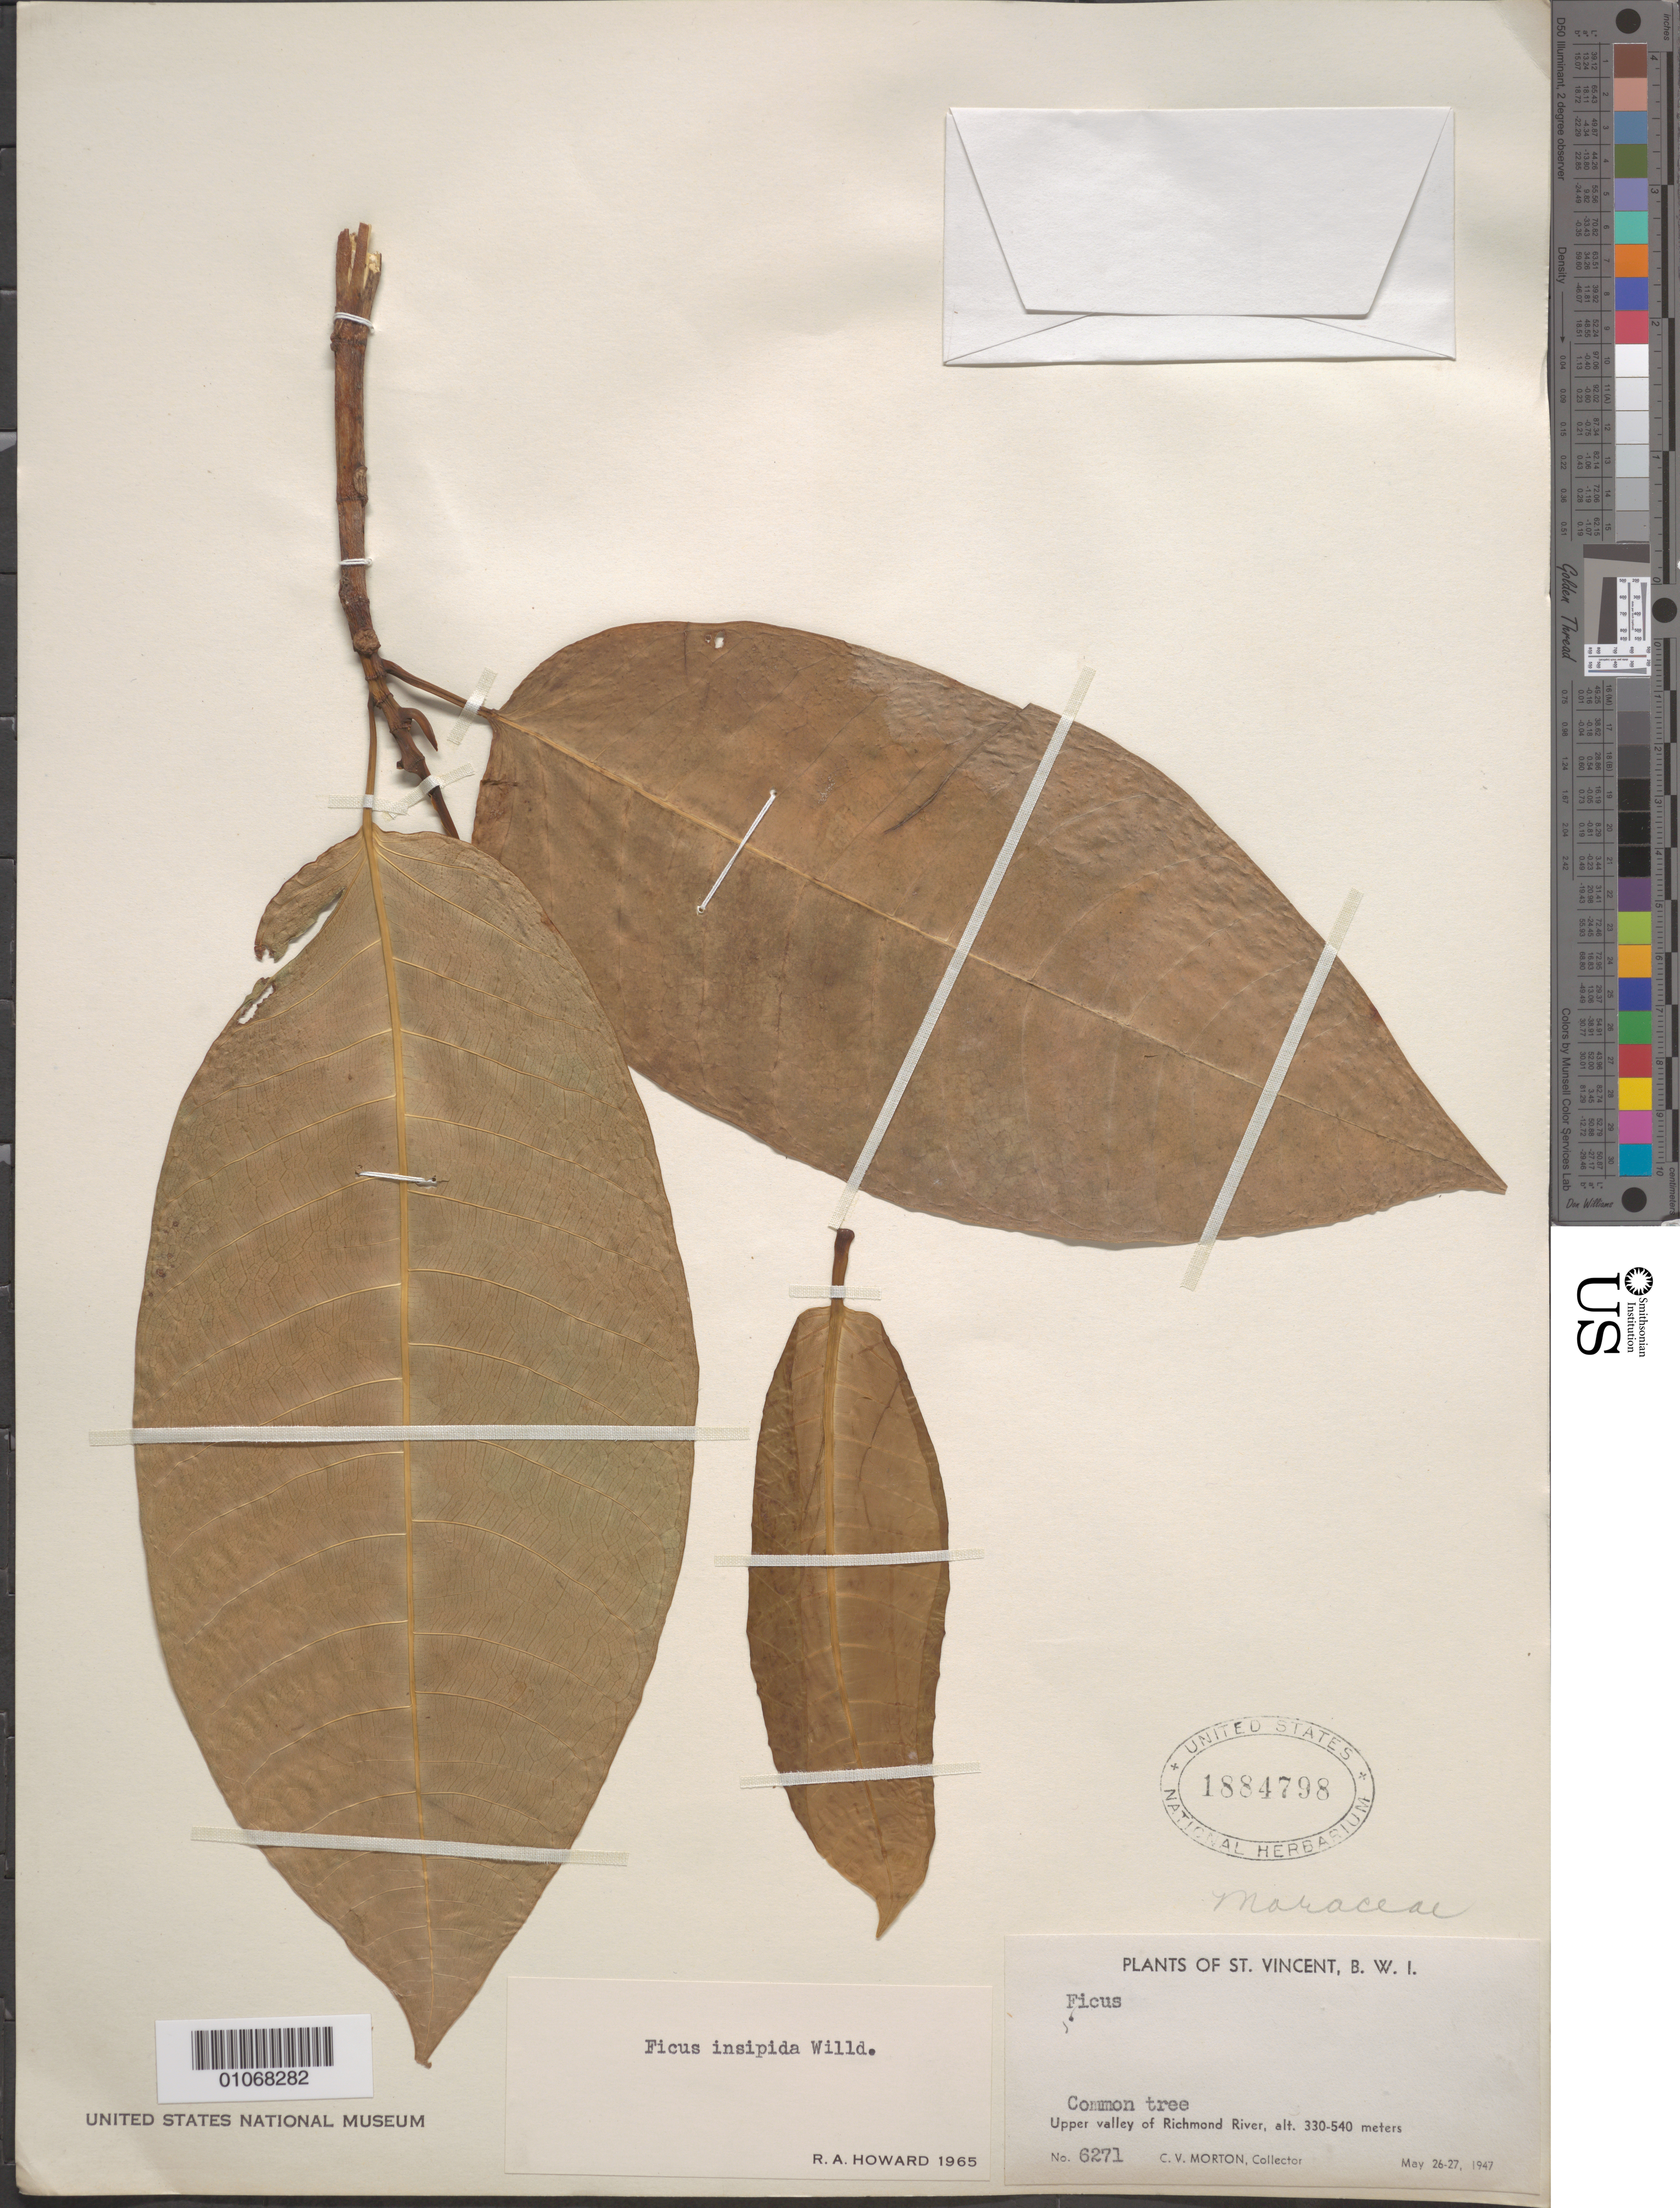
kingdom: Plantae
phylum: Tracheophyta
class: Magnoliopsida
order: Rosales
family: Moraceae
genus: Ficus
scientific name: Ficus insipida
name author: Willd.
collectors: C. V. Morton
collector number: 6271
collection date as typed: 26 May 1947 to 27 May 1947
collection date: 1947-05-26/1947-05-27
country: St. Vincent - Grenadines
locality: Upper valley of Richmond river.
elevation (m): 330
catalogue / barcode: US 1884798